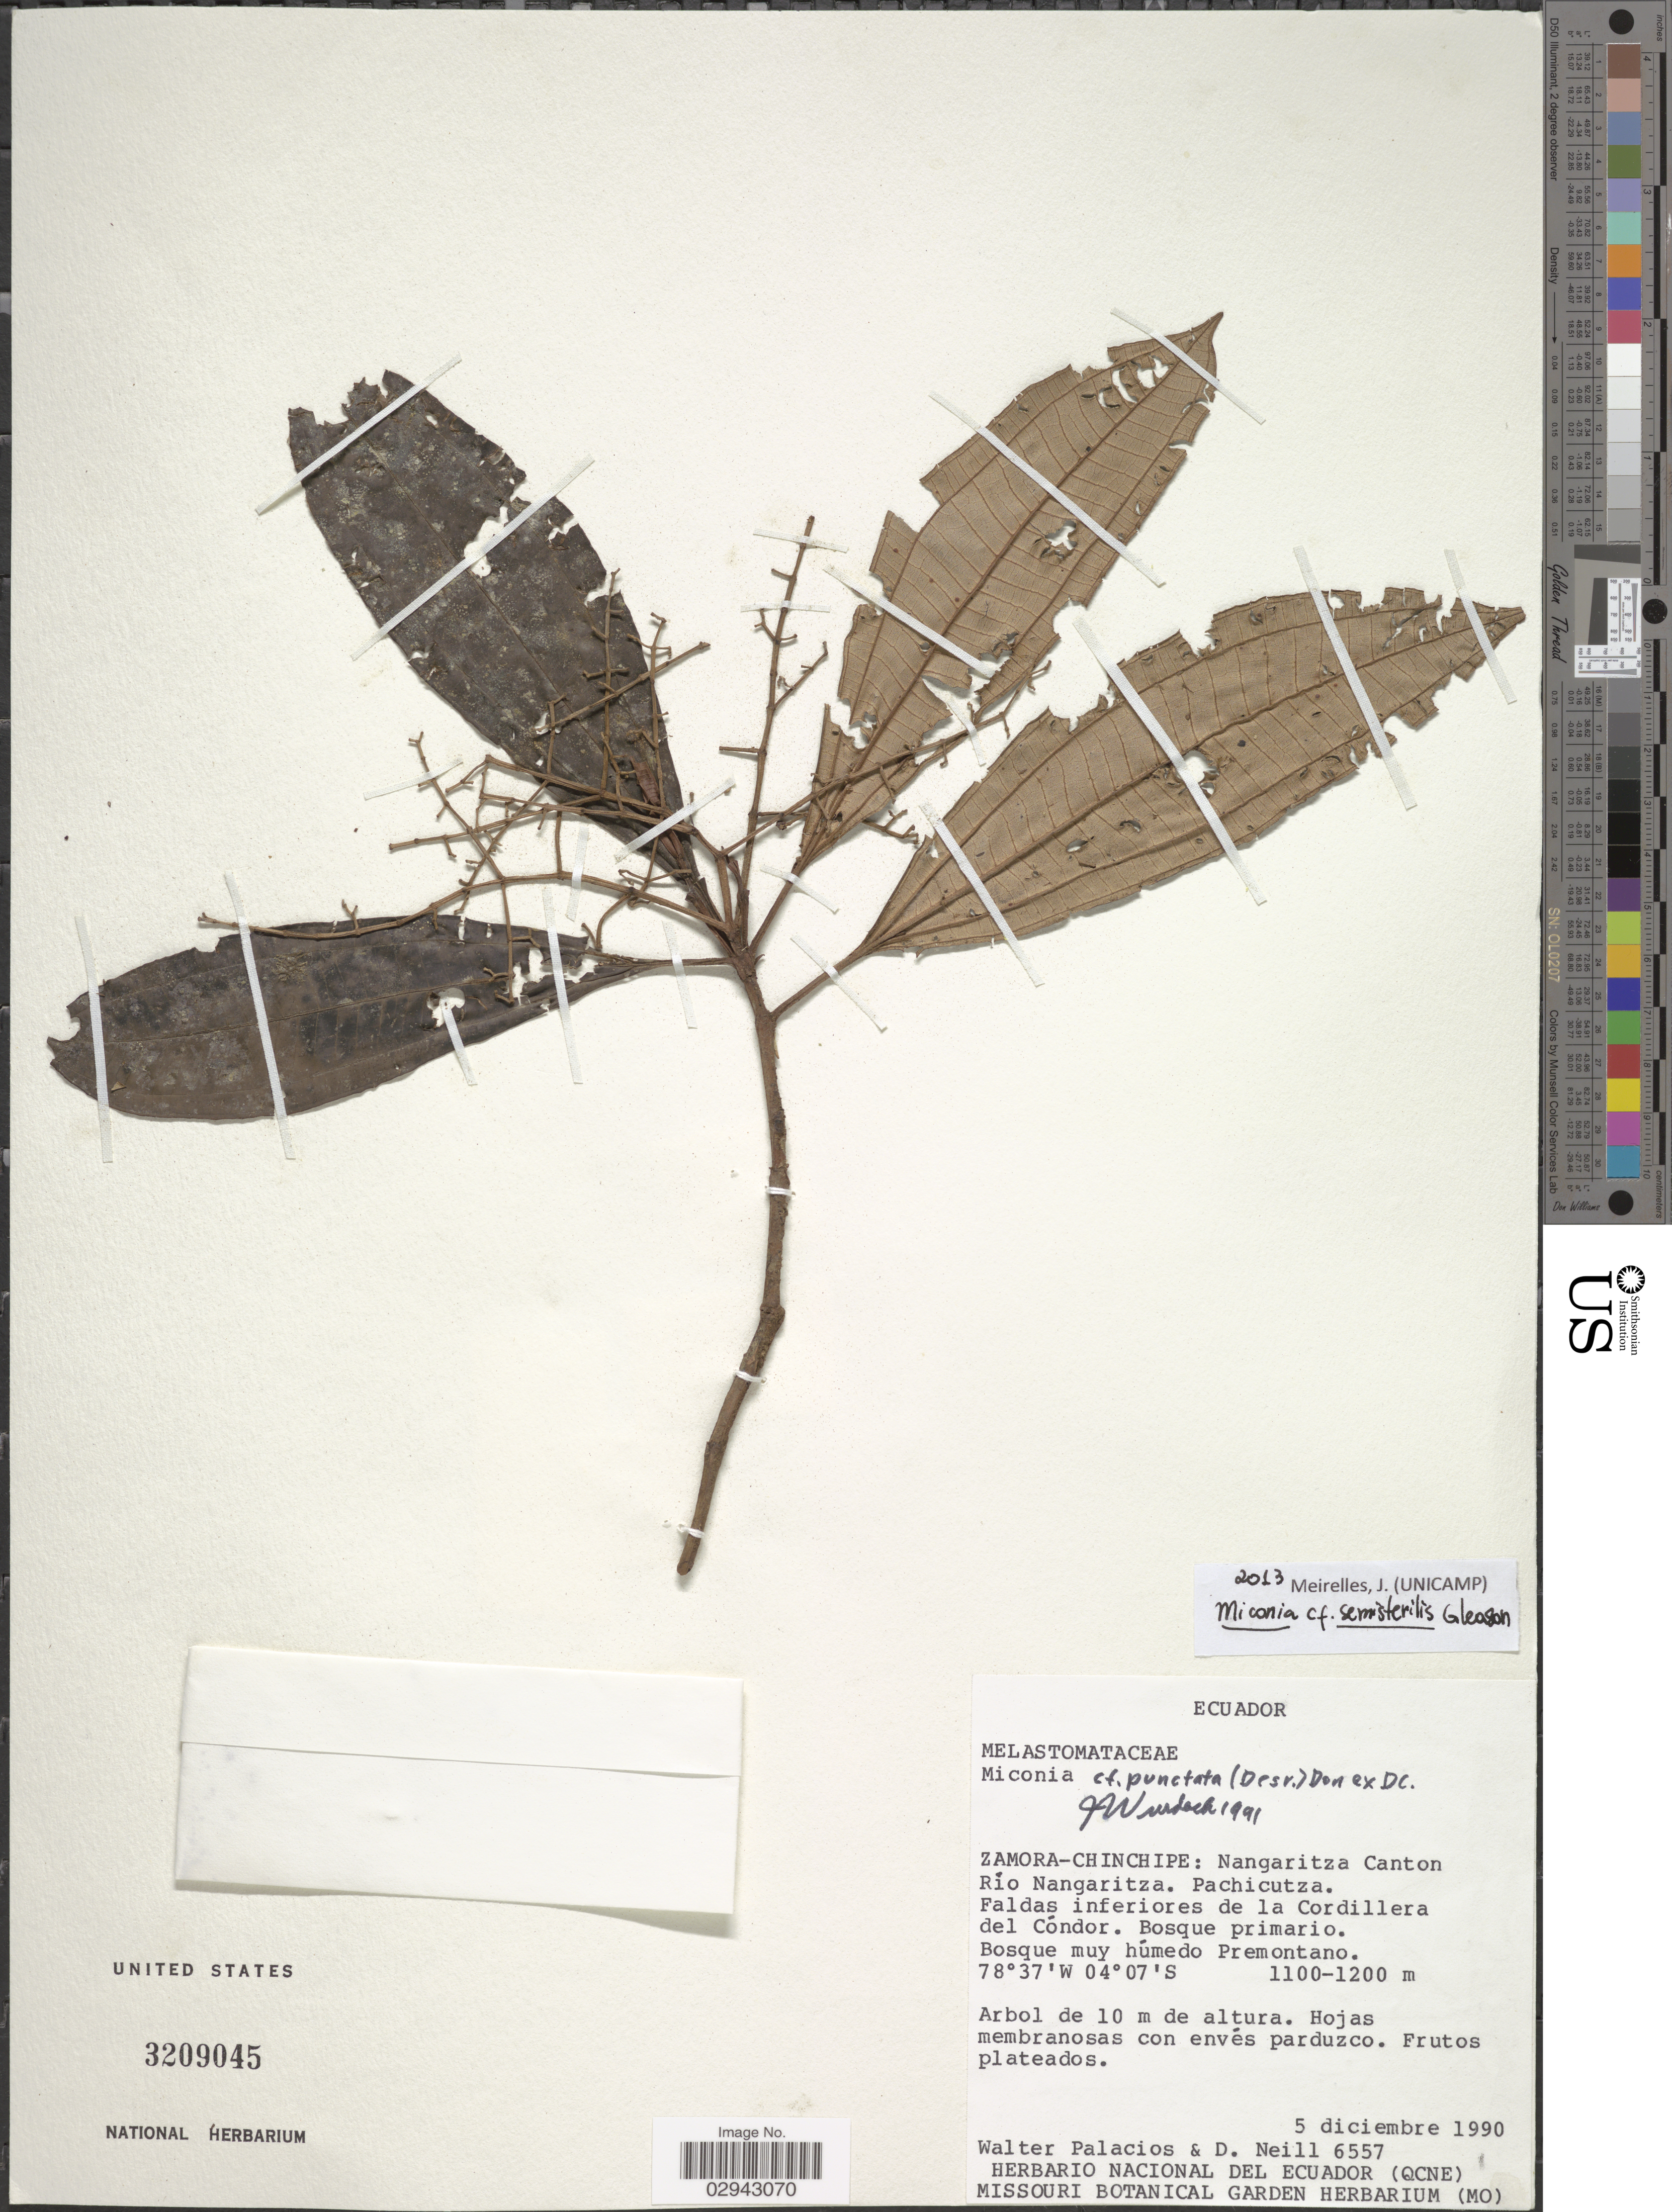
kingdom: Plantae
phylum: Tracheophyta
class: Magnoliopsida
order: Myrtales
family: Melastomataceae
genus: Miconia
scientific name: Miconia semisterilis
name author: Gleason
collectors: W. Palacios & D. Neill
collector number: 6557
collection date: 1990-12-05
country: Ecuador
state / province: Zamora-Chinchipe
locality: Nangaritza Canton. Río Nangaritza. Pachicutza. Faldas inferiores de la Cordillera del Cóndor.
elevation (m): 1100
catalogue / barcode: US 3209045